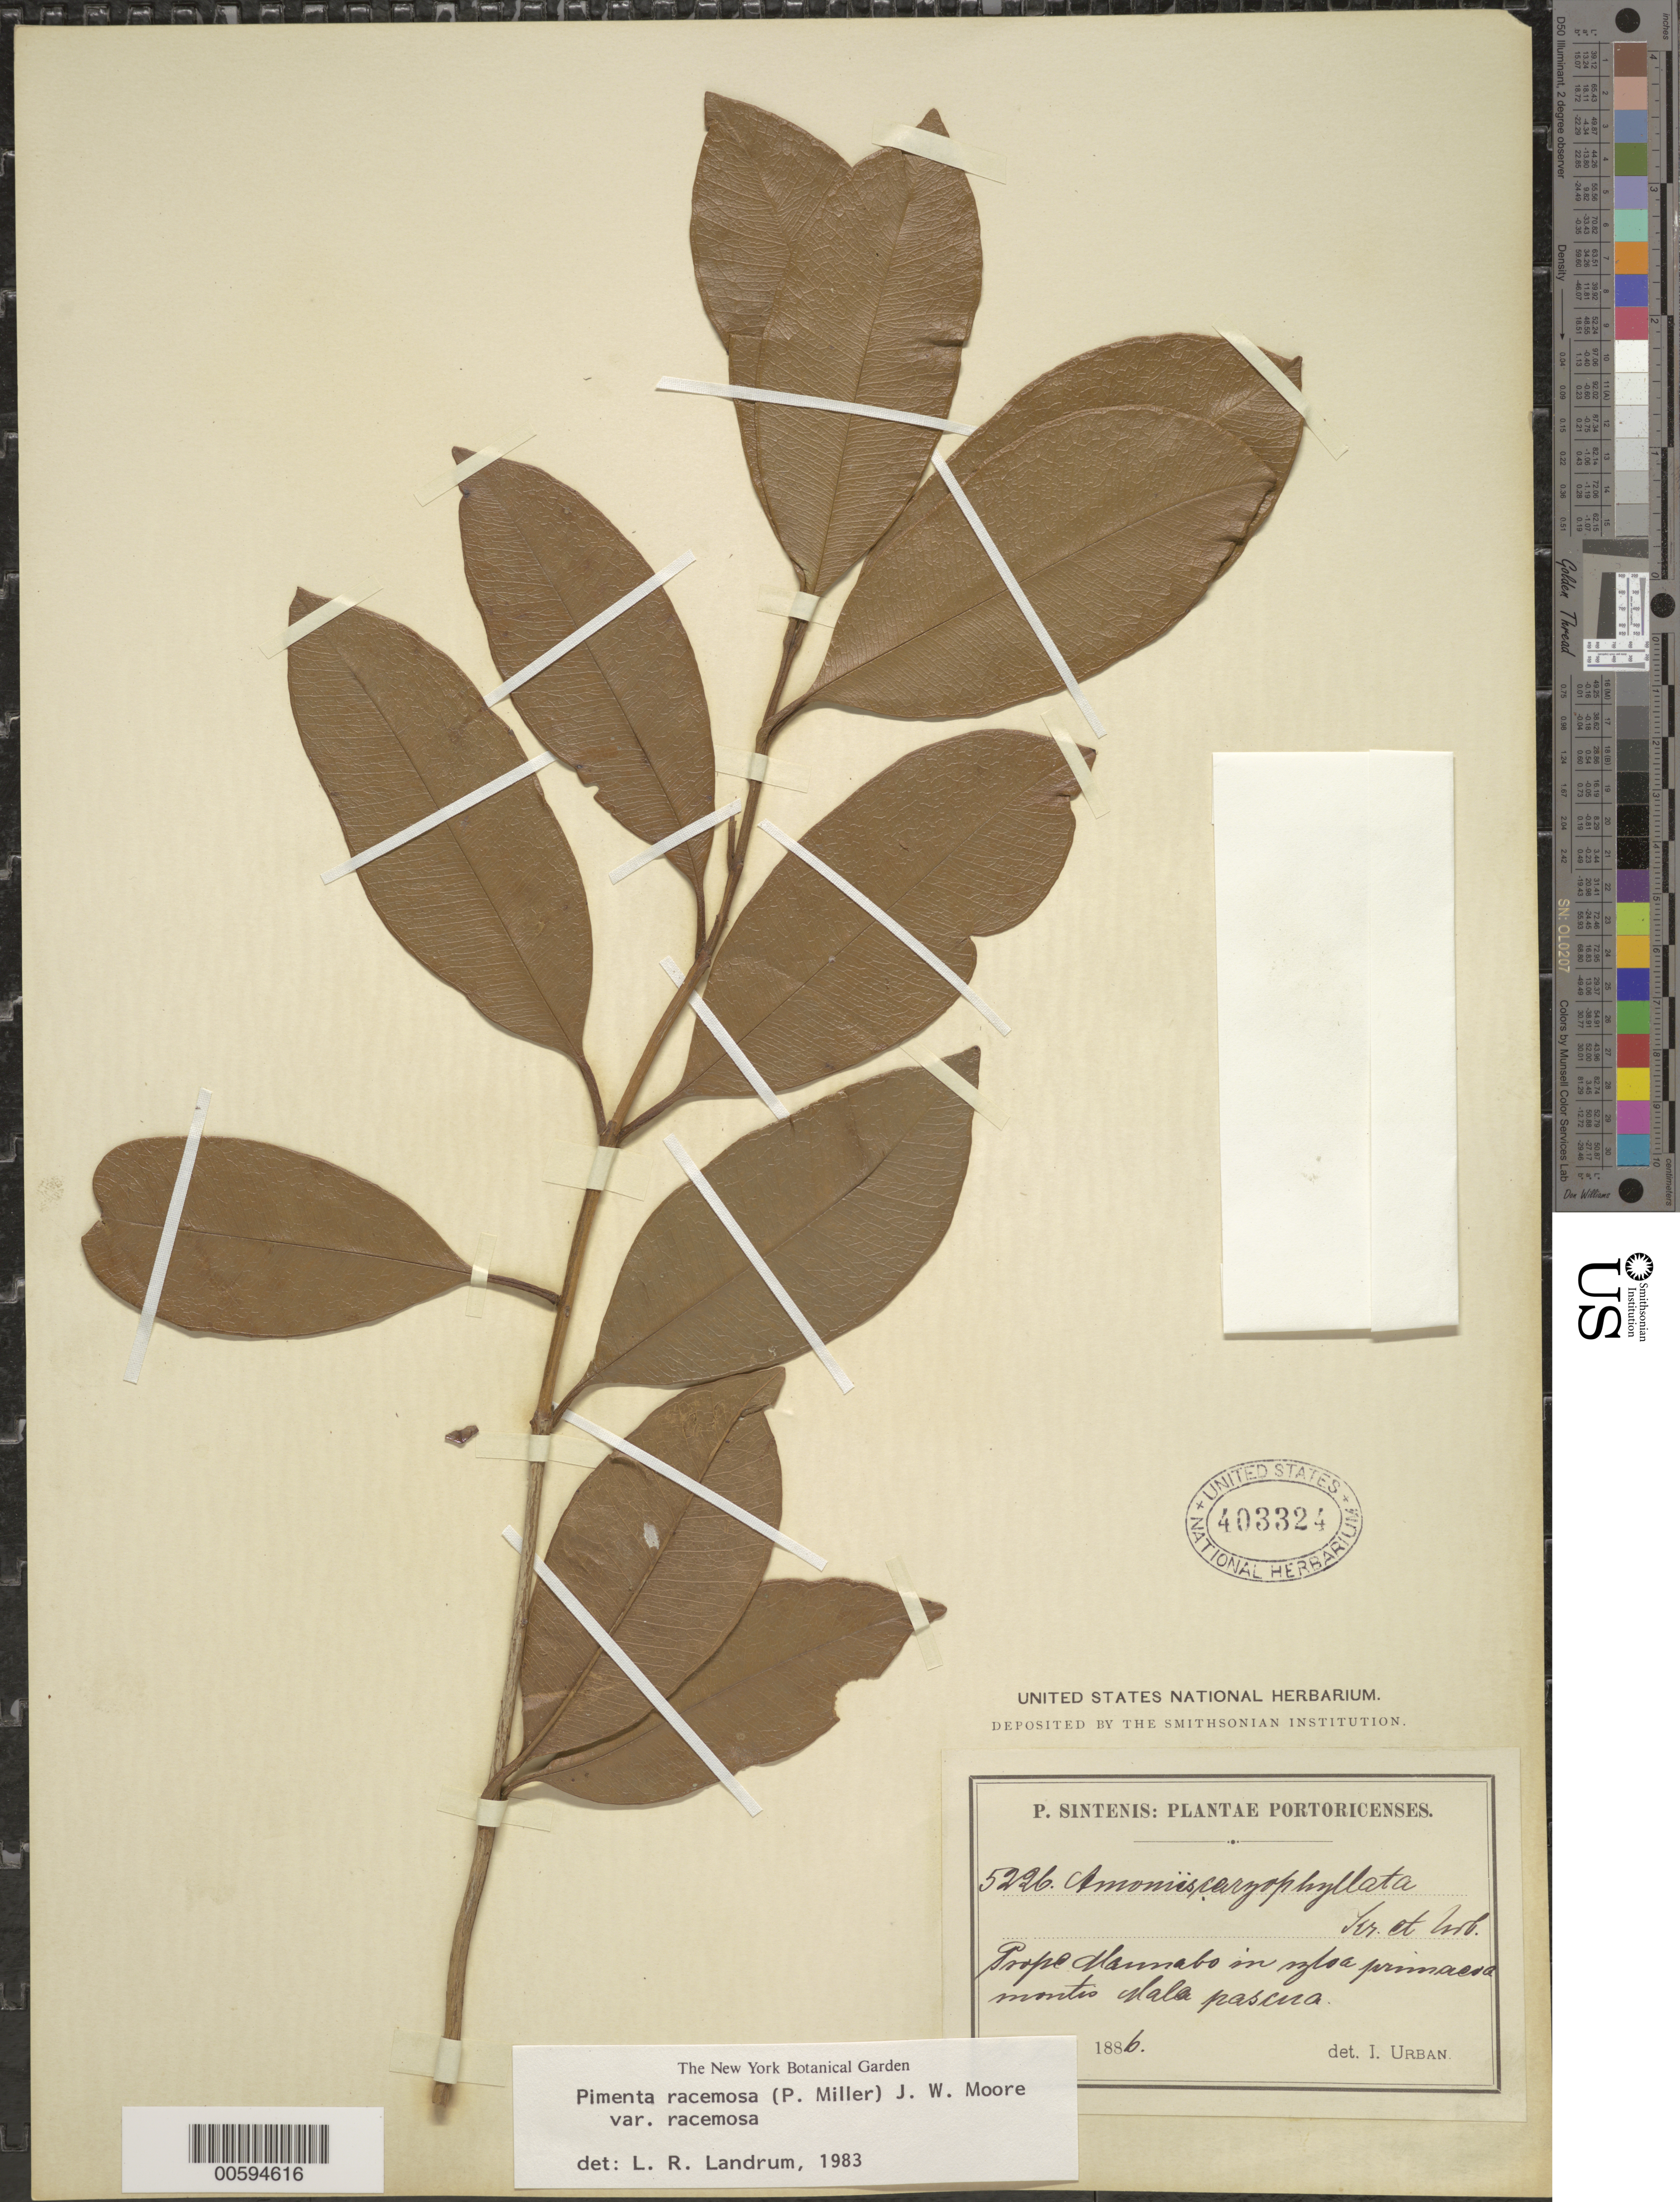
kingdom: Plantae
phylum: Tracheophyta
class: Magnoliopsida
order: Myrtales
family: Myrtaceae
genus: Pimenta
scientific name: Pimenta racemosa var. racemosa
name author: (Mill.) J.W. Moore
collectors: P. Sintenis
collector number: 5226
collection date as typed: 04 Oct 1886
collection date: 1886-10-04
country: Puerto Rico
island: Greater Antilles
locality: Prope Naguabo, in sylvis primaeva montis [N?]ala pascua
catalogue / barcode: US 403324